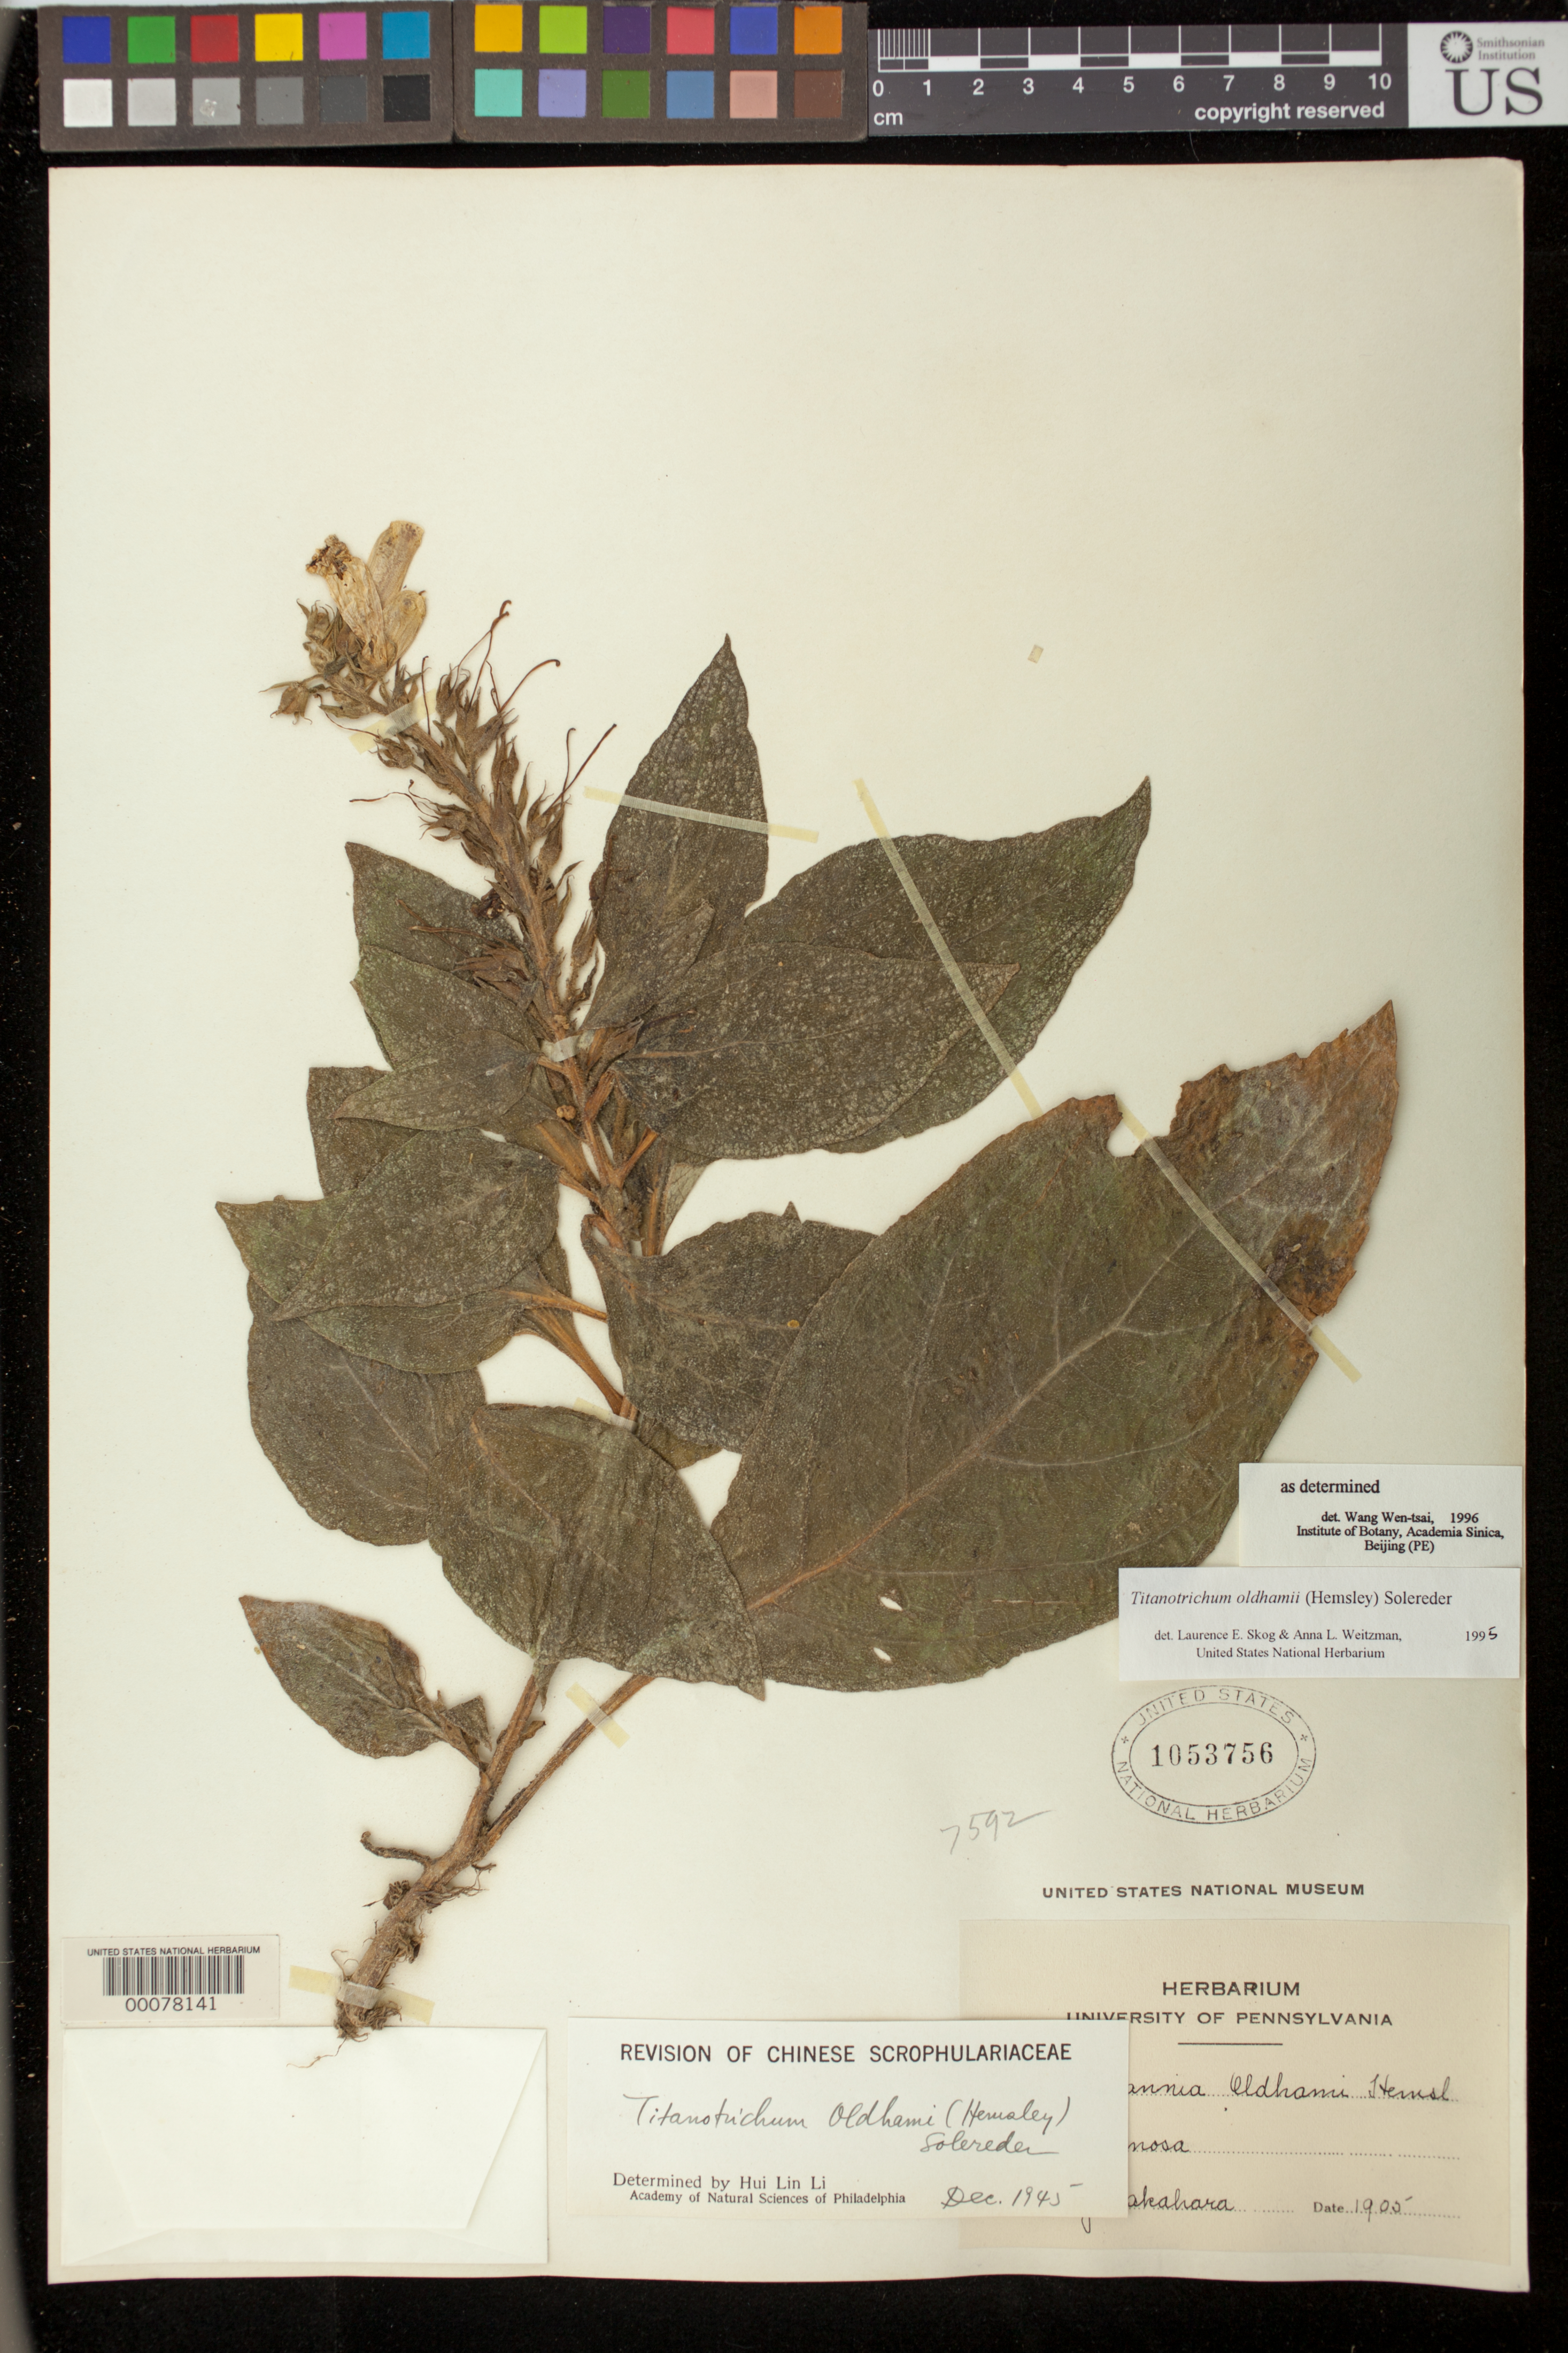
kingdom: Plantae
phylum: Tracheophyta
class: Magnoliopsida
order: Lamiales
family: Gesneriaceae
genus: Titanotrichum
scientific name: Titanotrichum oldhamii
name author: (Hemsl.) Soler.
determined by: Li, H. L.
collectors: G. Nakahara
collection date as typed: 1905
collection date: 1905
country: Taiwan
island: Taiwan [Formosa]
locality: Formosa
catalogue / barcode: US 1053756